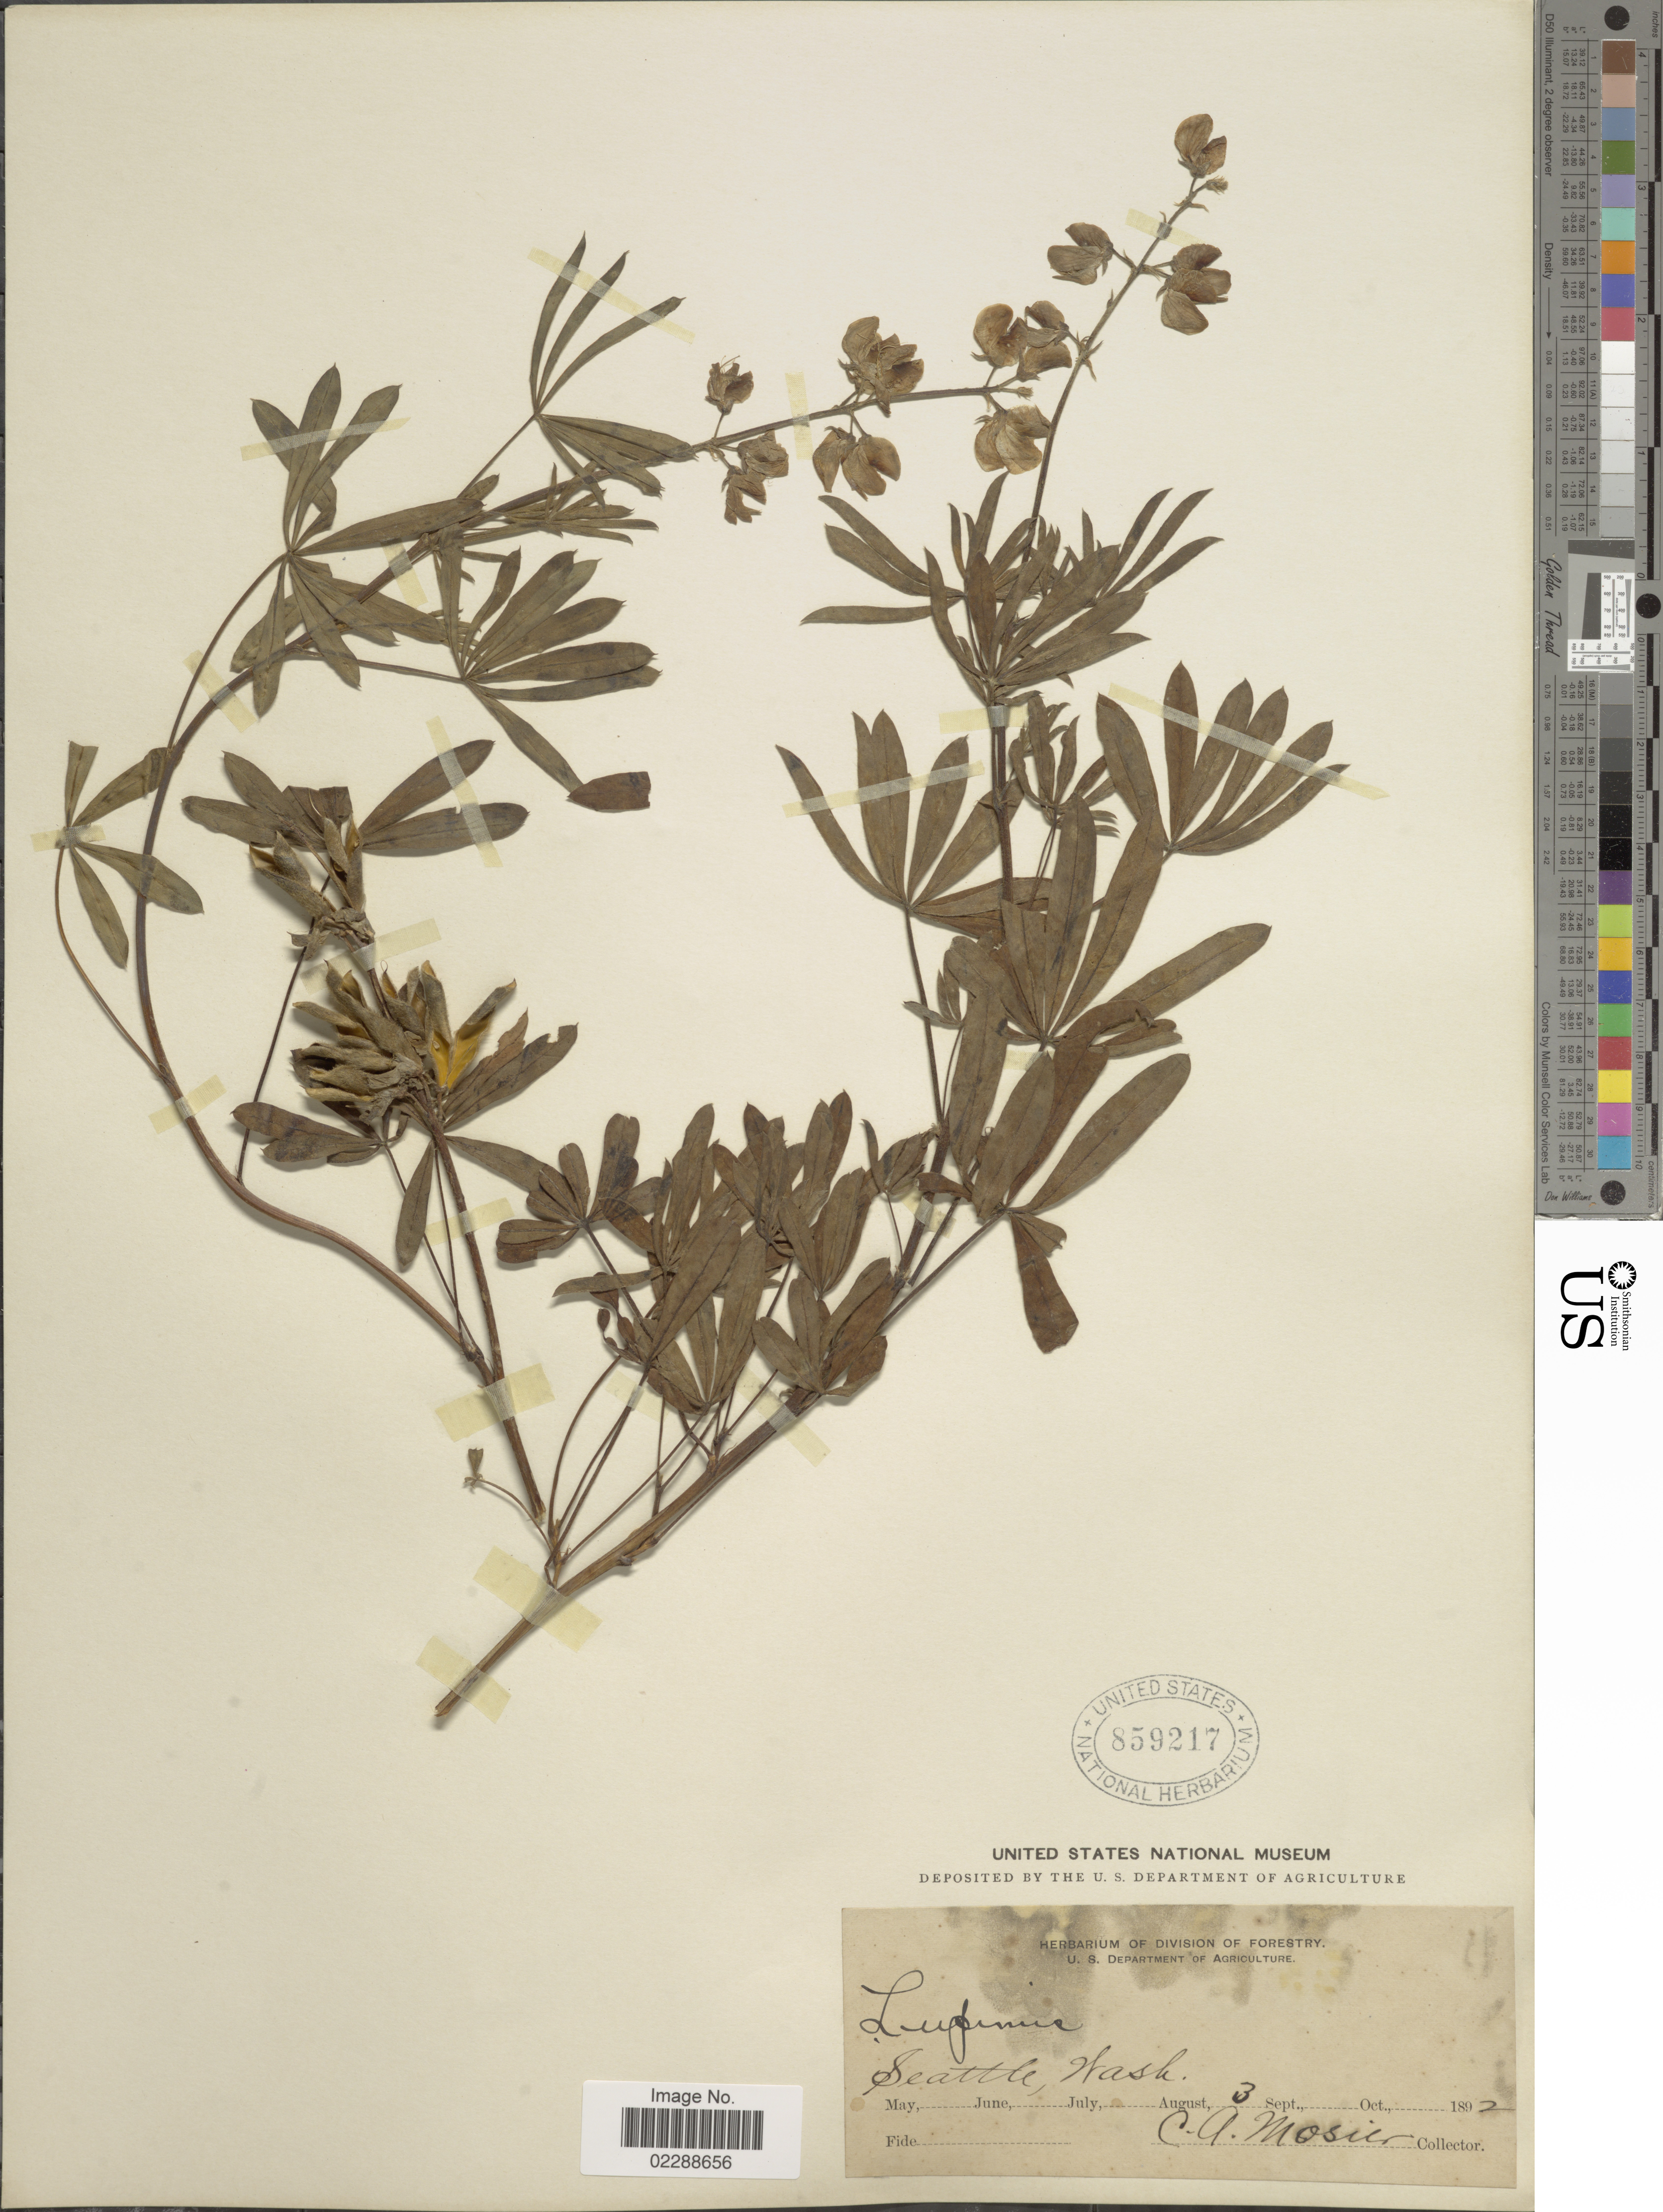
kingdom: Plantae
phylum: Tracheophyta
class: Magnoliopsida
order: Fabales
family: Fabaceae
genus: Lupinus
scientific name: Lupinus sp.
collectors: C. A. Mosier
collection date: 1792-09-03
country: United States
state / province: Washington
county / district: King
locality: Seattle Wash.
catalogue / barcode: US 859217